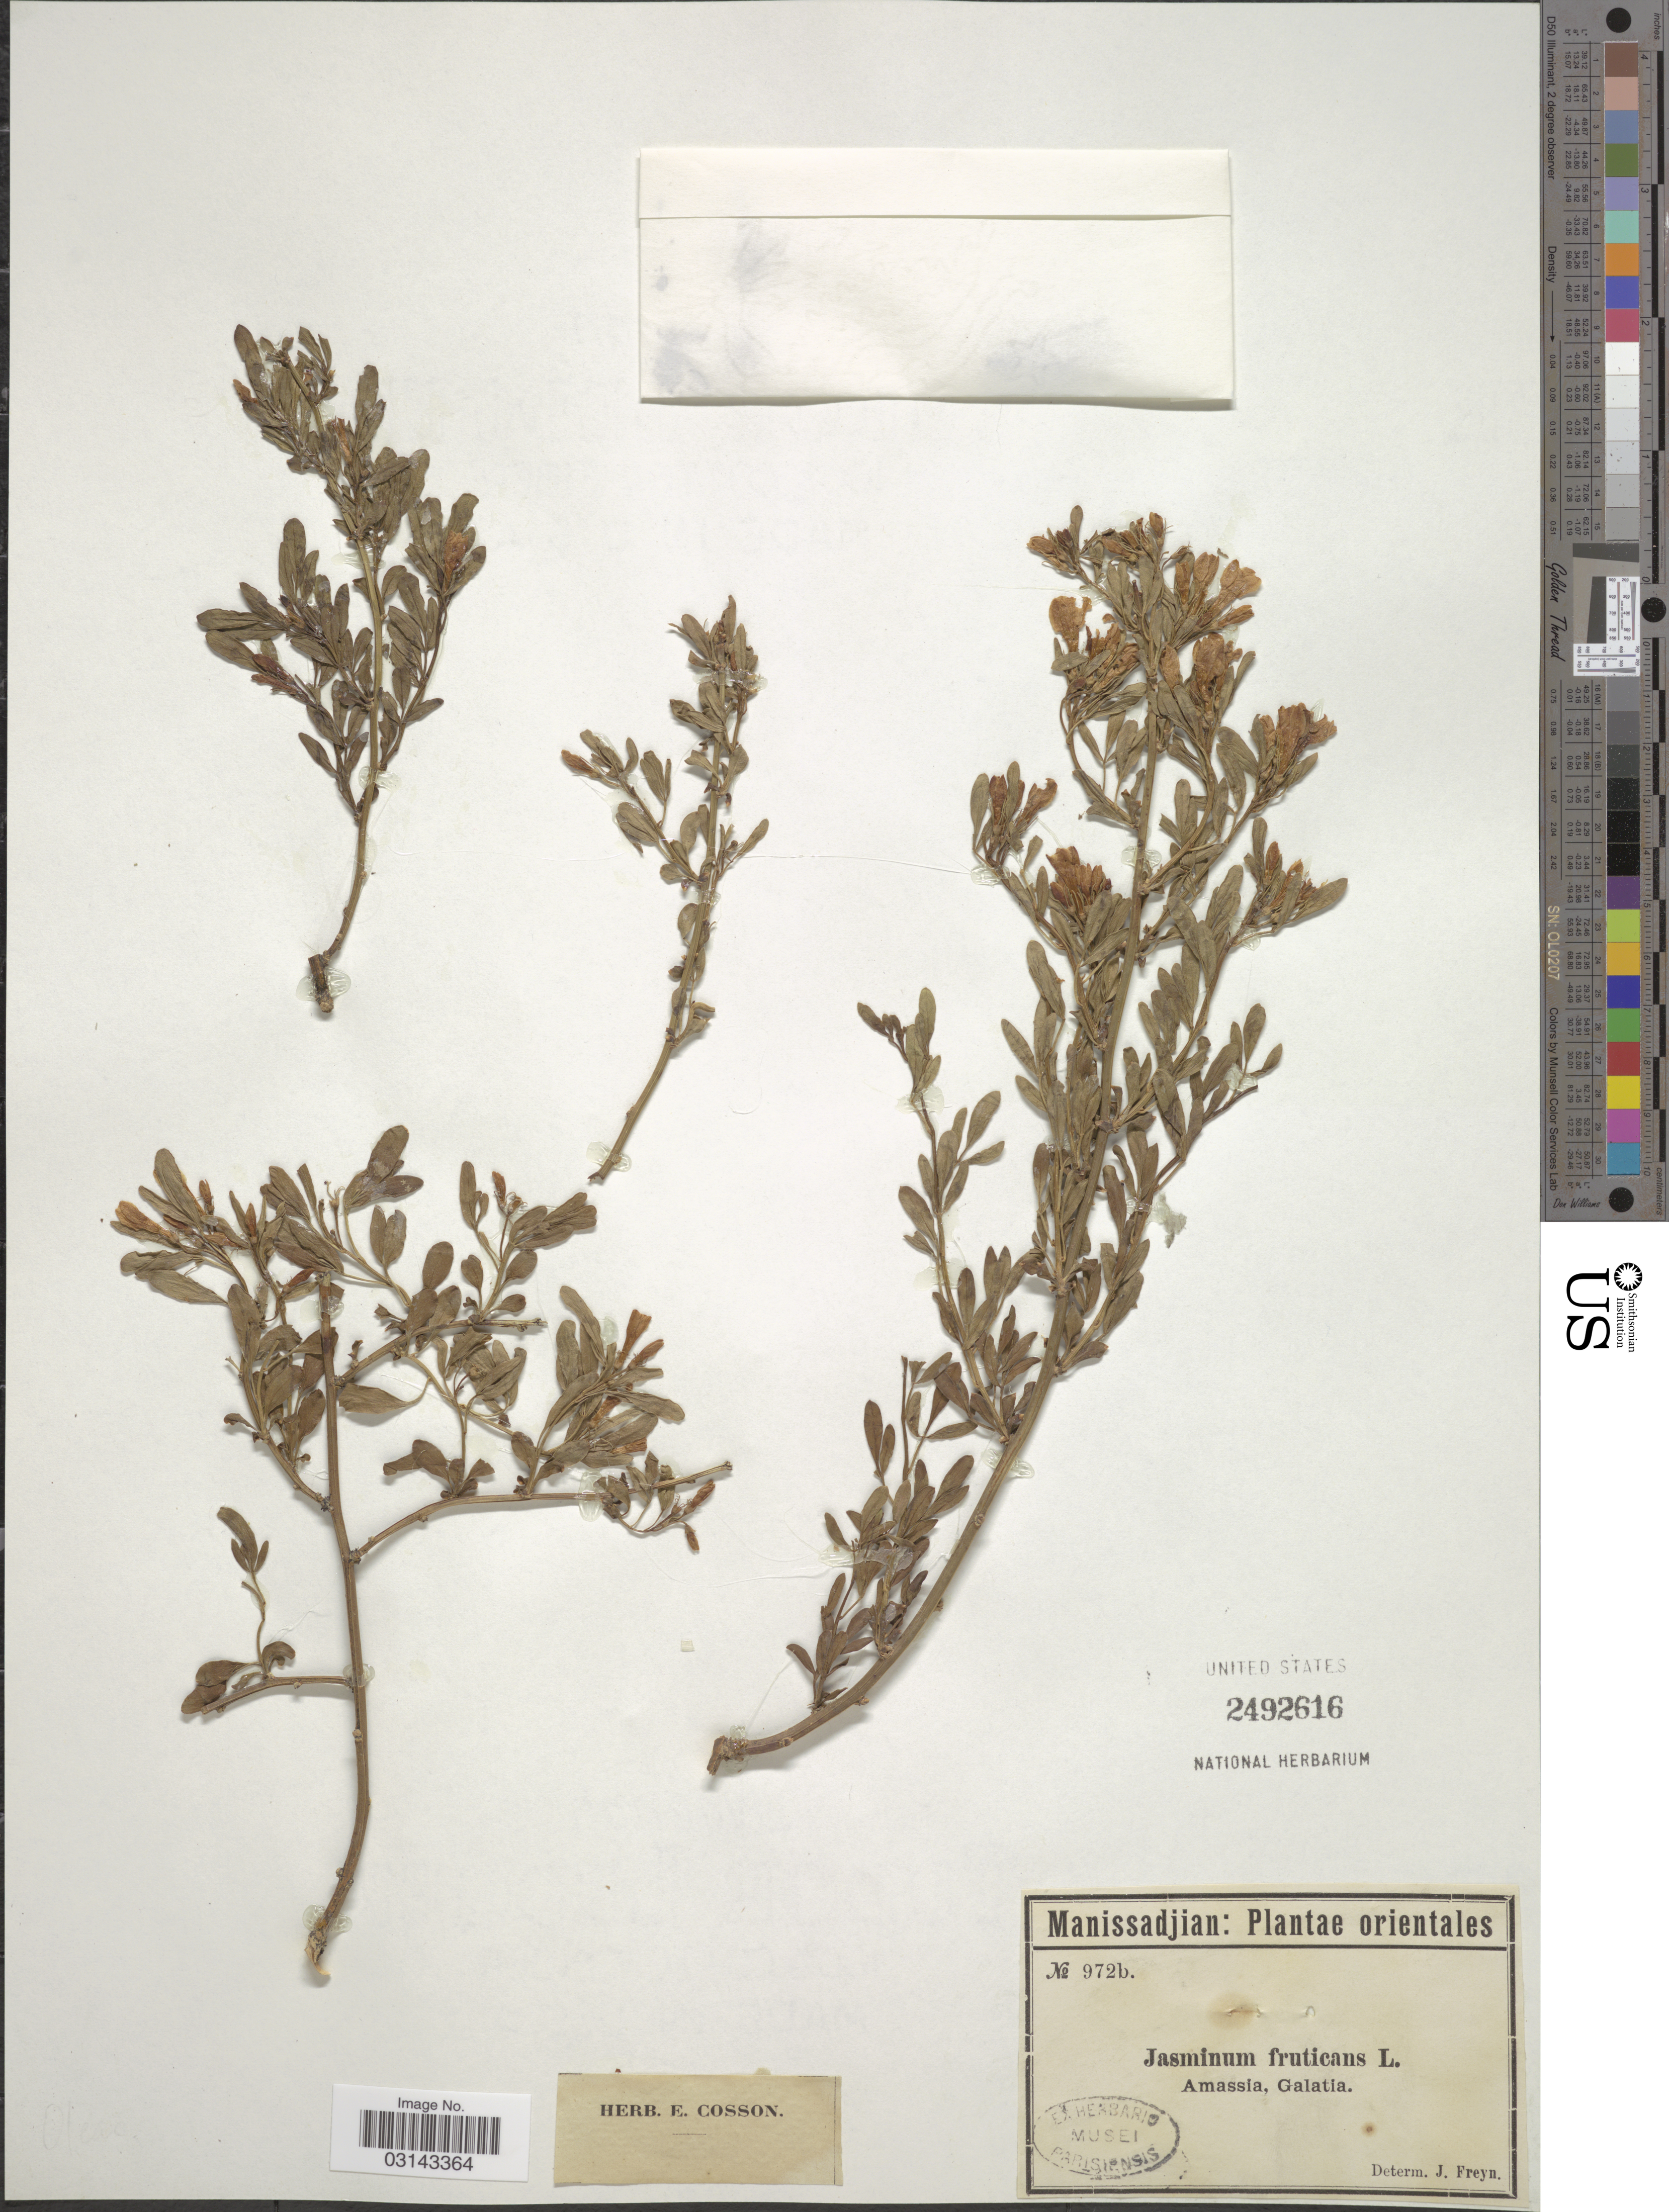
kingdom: Plantae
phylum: Tracheophyta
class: Magnoliopsida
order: Lamiales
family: Oleaceae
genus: Jasminum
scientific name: Jasminum fruticans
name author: L.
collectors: -. Manissadjian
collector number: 972b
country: Turkey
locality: Orientales. Amassia, Galatia.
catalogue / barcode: US 2492616